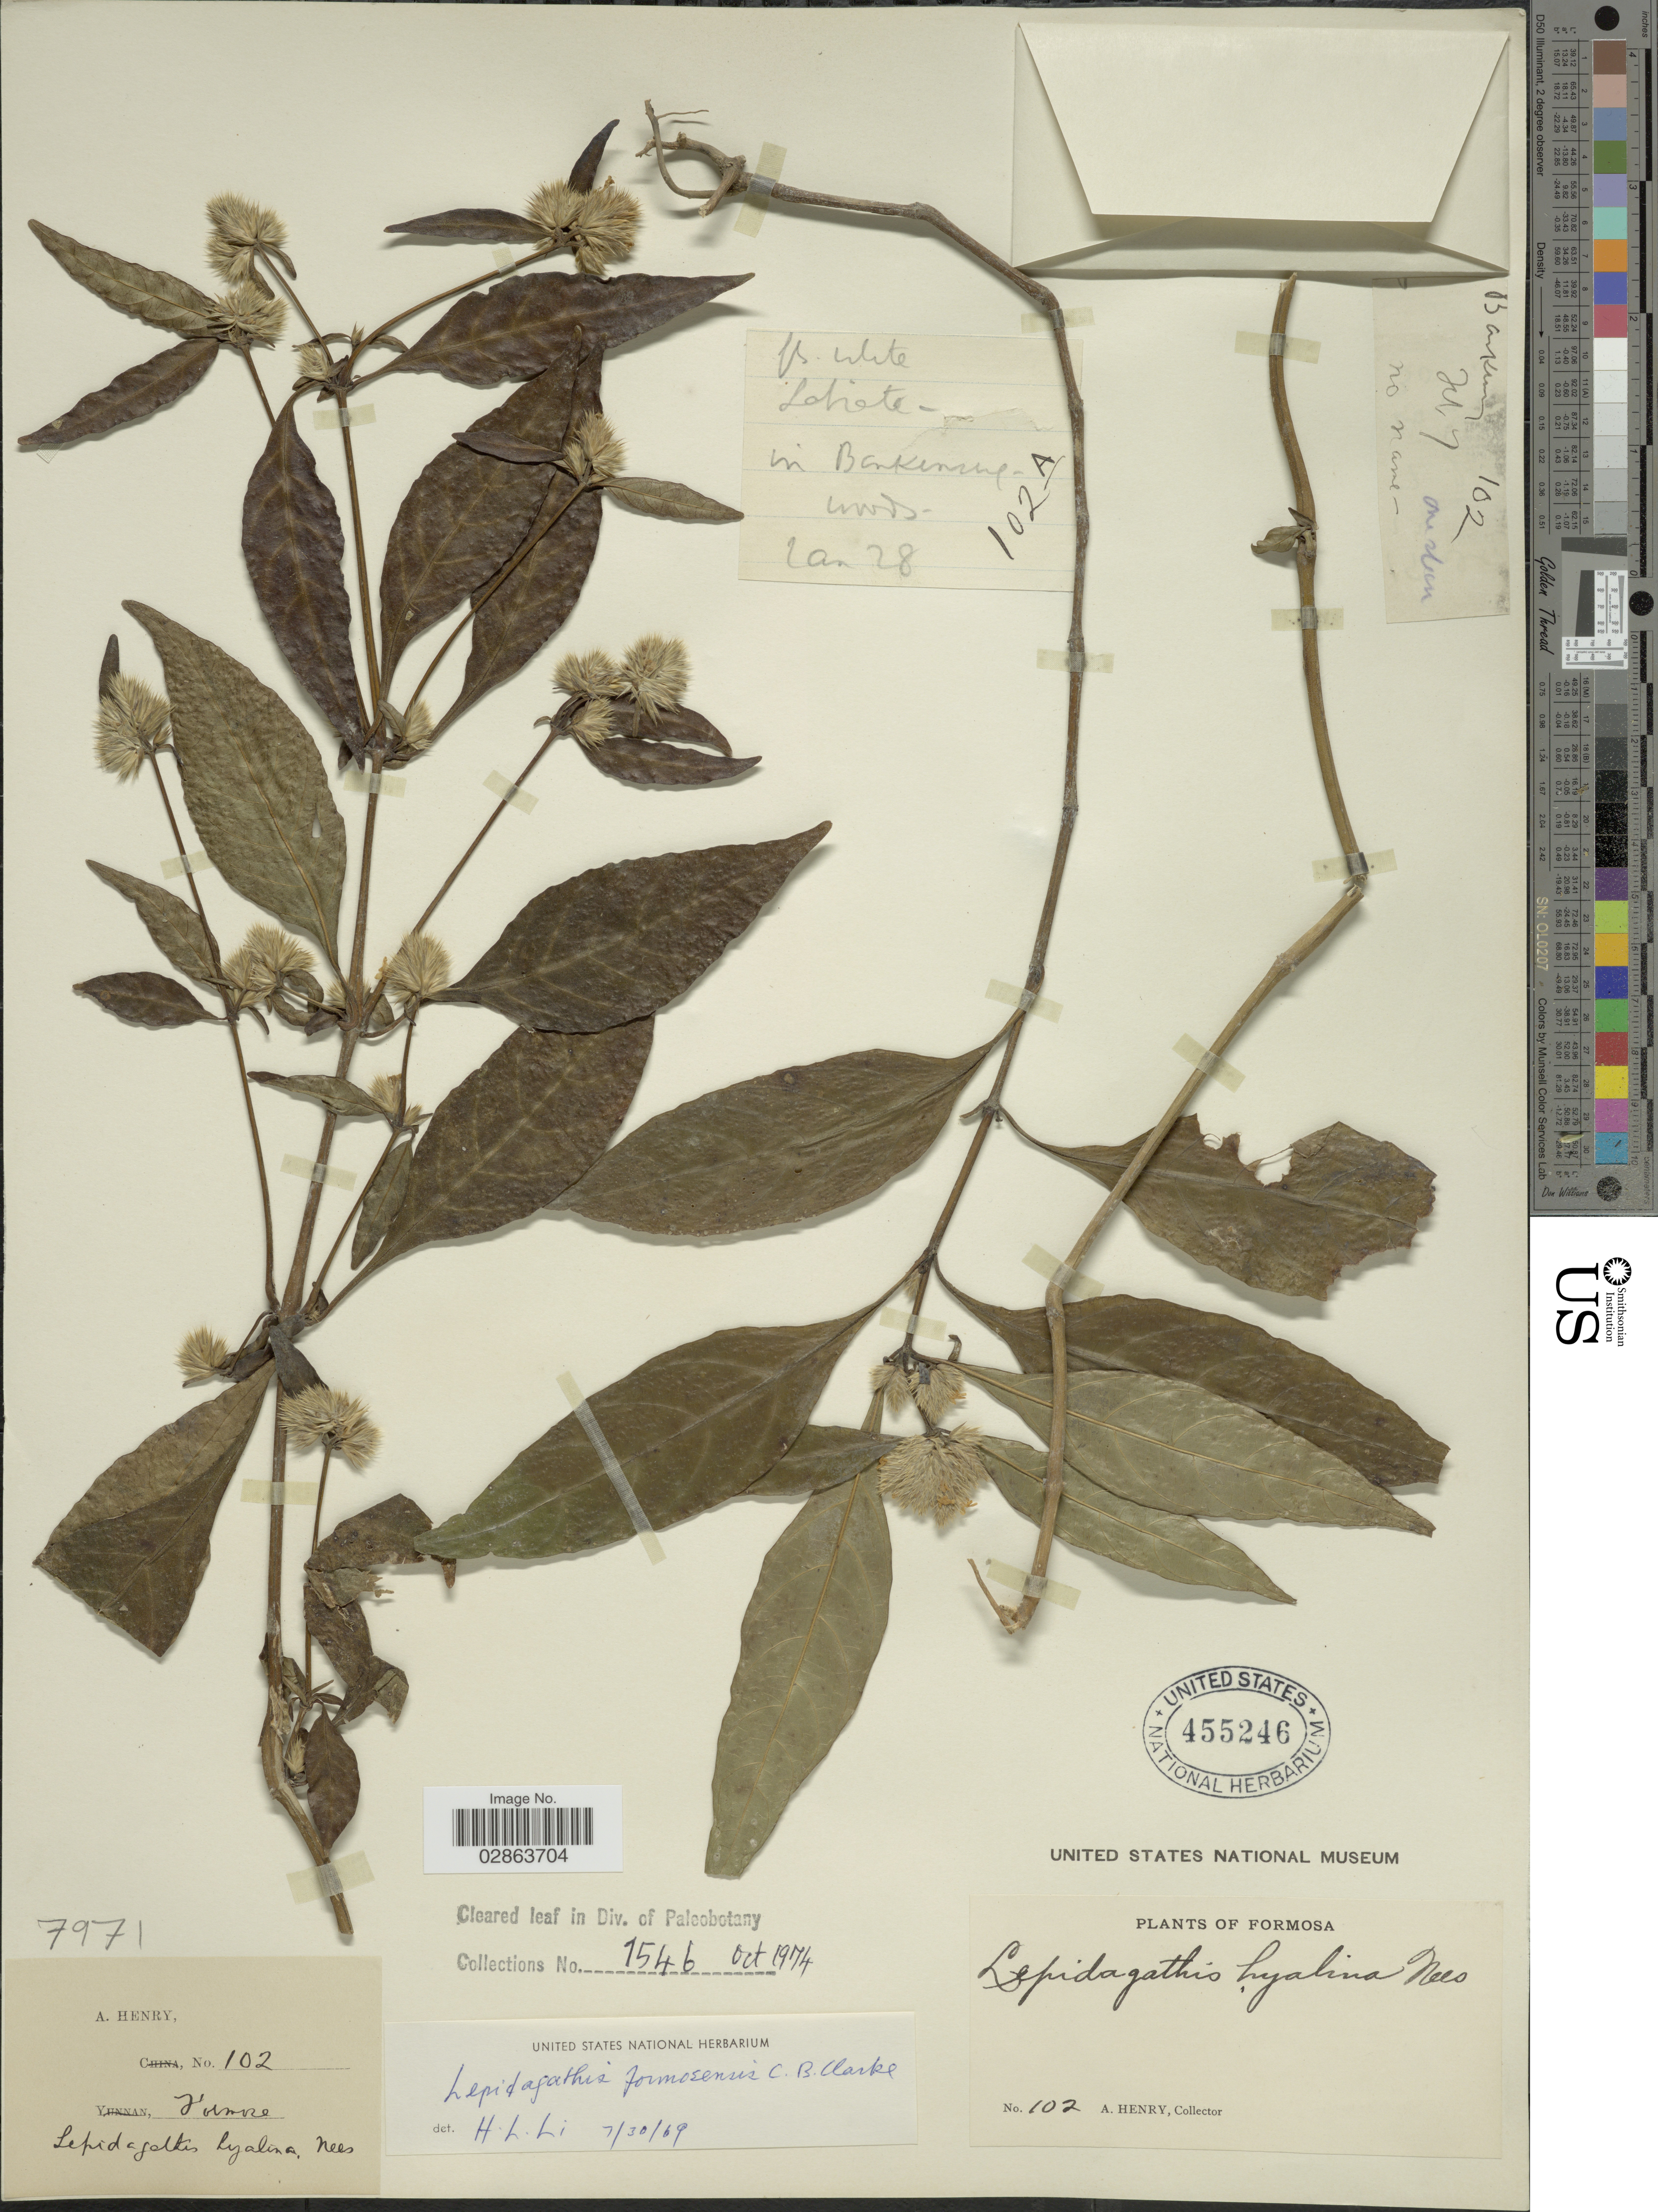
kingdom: Plantae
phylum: Tracheophyta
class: Magnoliopsida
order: Lamiales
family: Acanthaceae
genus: Lepidagathis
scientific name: Lepidagathis formosensis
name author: C.B. Clarke ex Hayata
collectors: A. Henry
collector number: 102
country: Taiwan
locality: Formosa.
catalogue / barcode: US 455246